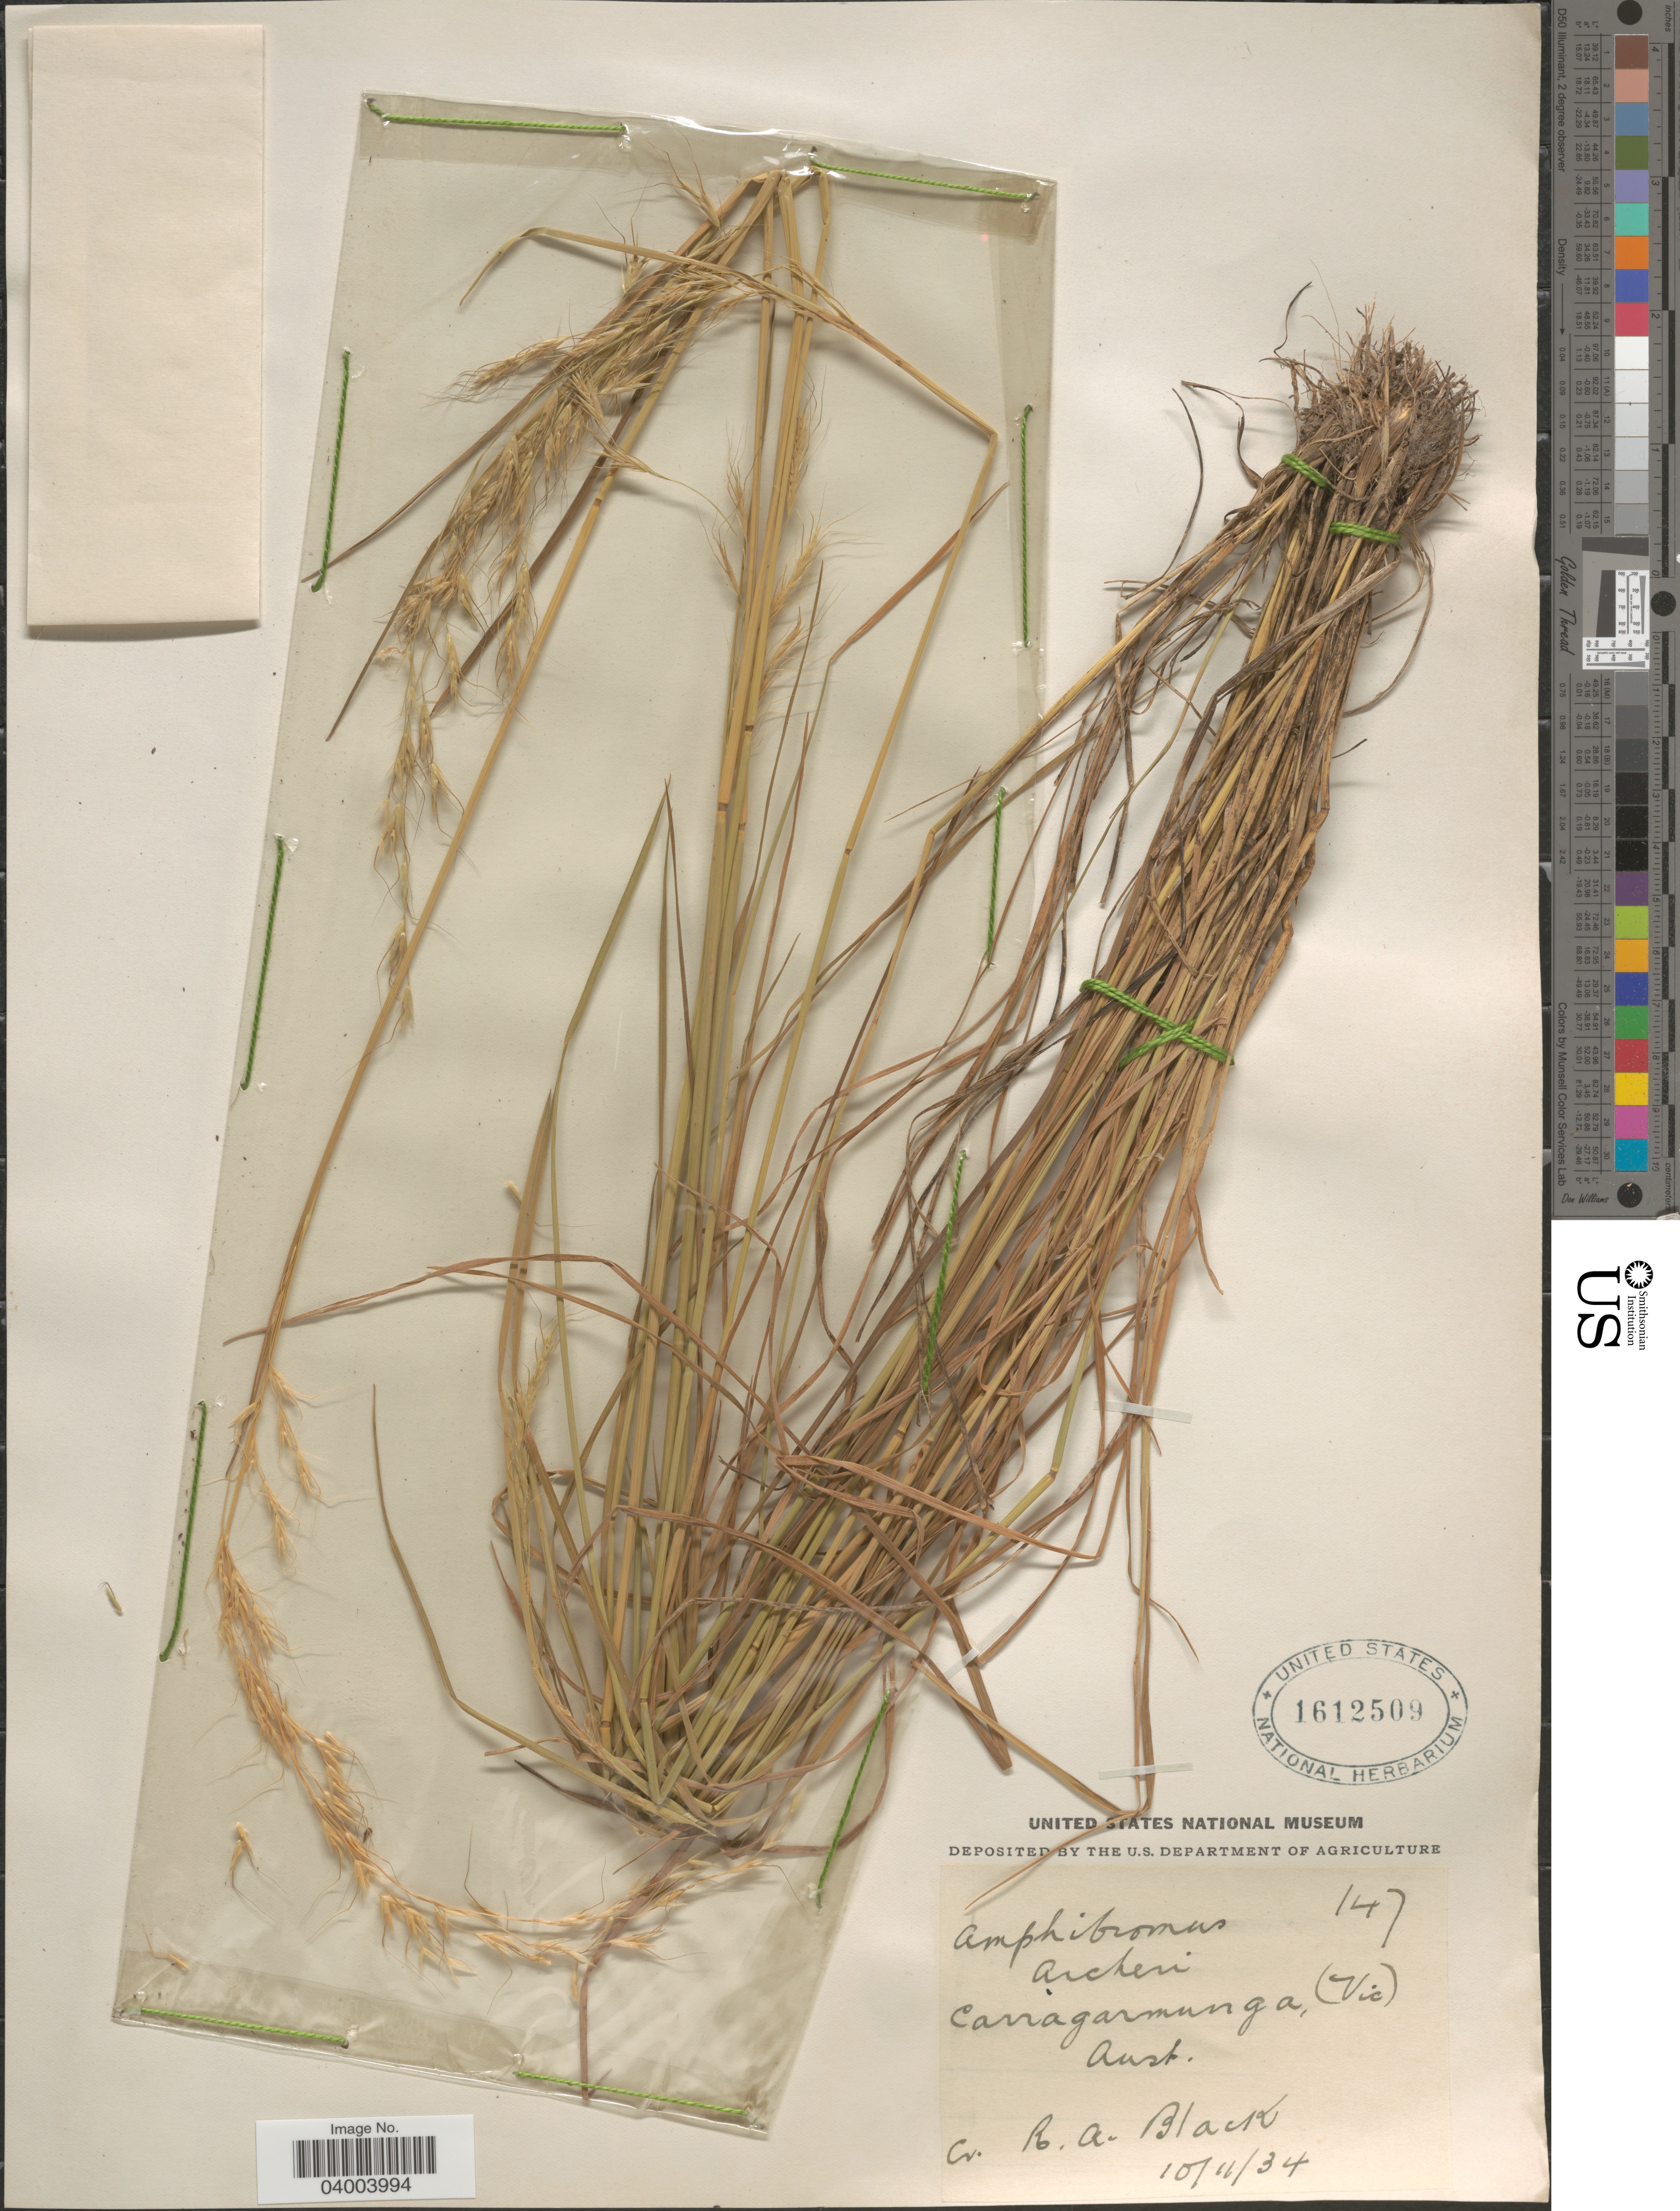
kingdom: Plantae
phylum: Tracheophyta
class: Liliopsida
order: Poales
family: Poaceae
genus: Amphibromus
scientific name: Amphibromus archeri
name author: (Hook. f.) P. Morris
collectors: R. A. Black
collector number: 147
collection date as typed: Transcribed d/m/y: 10/11/34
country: Australia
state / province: Victoria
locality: Carragarmunga, (Vic). Aust.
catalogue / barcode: US 1612509